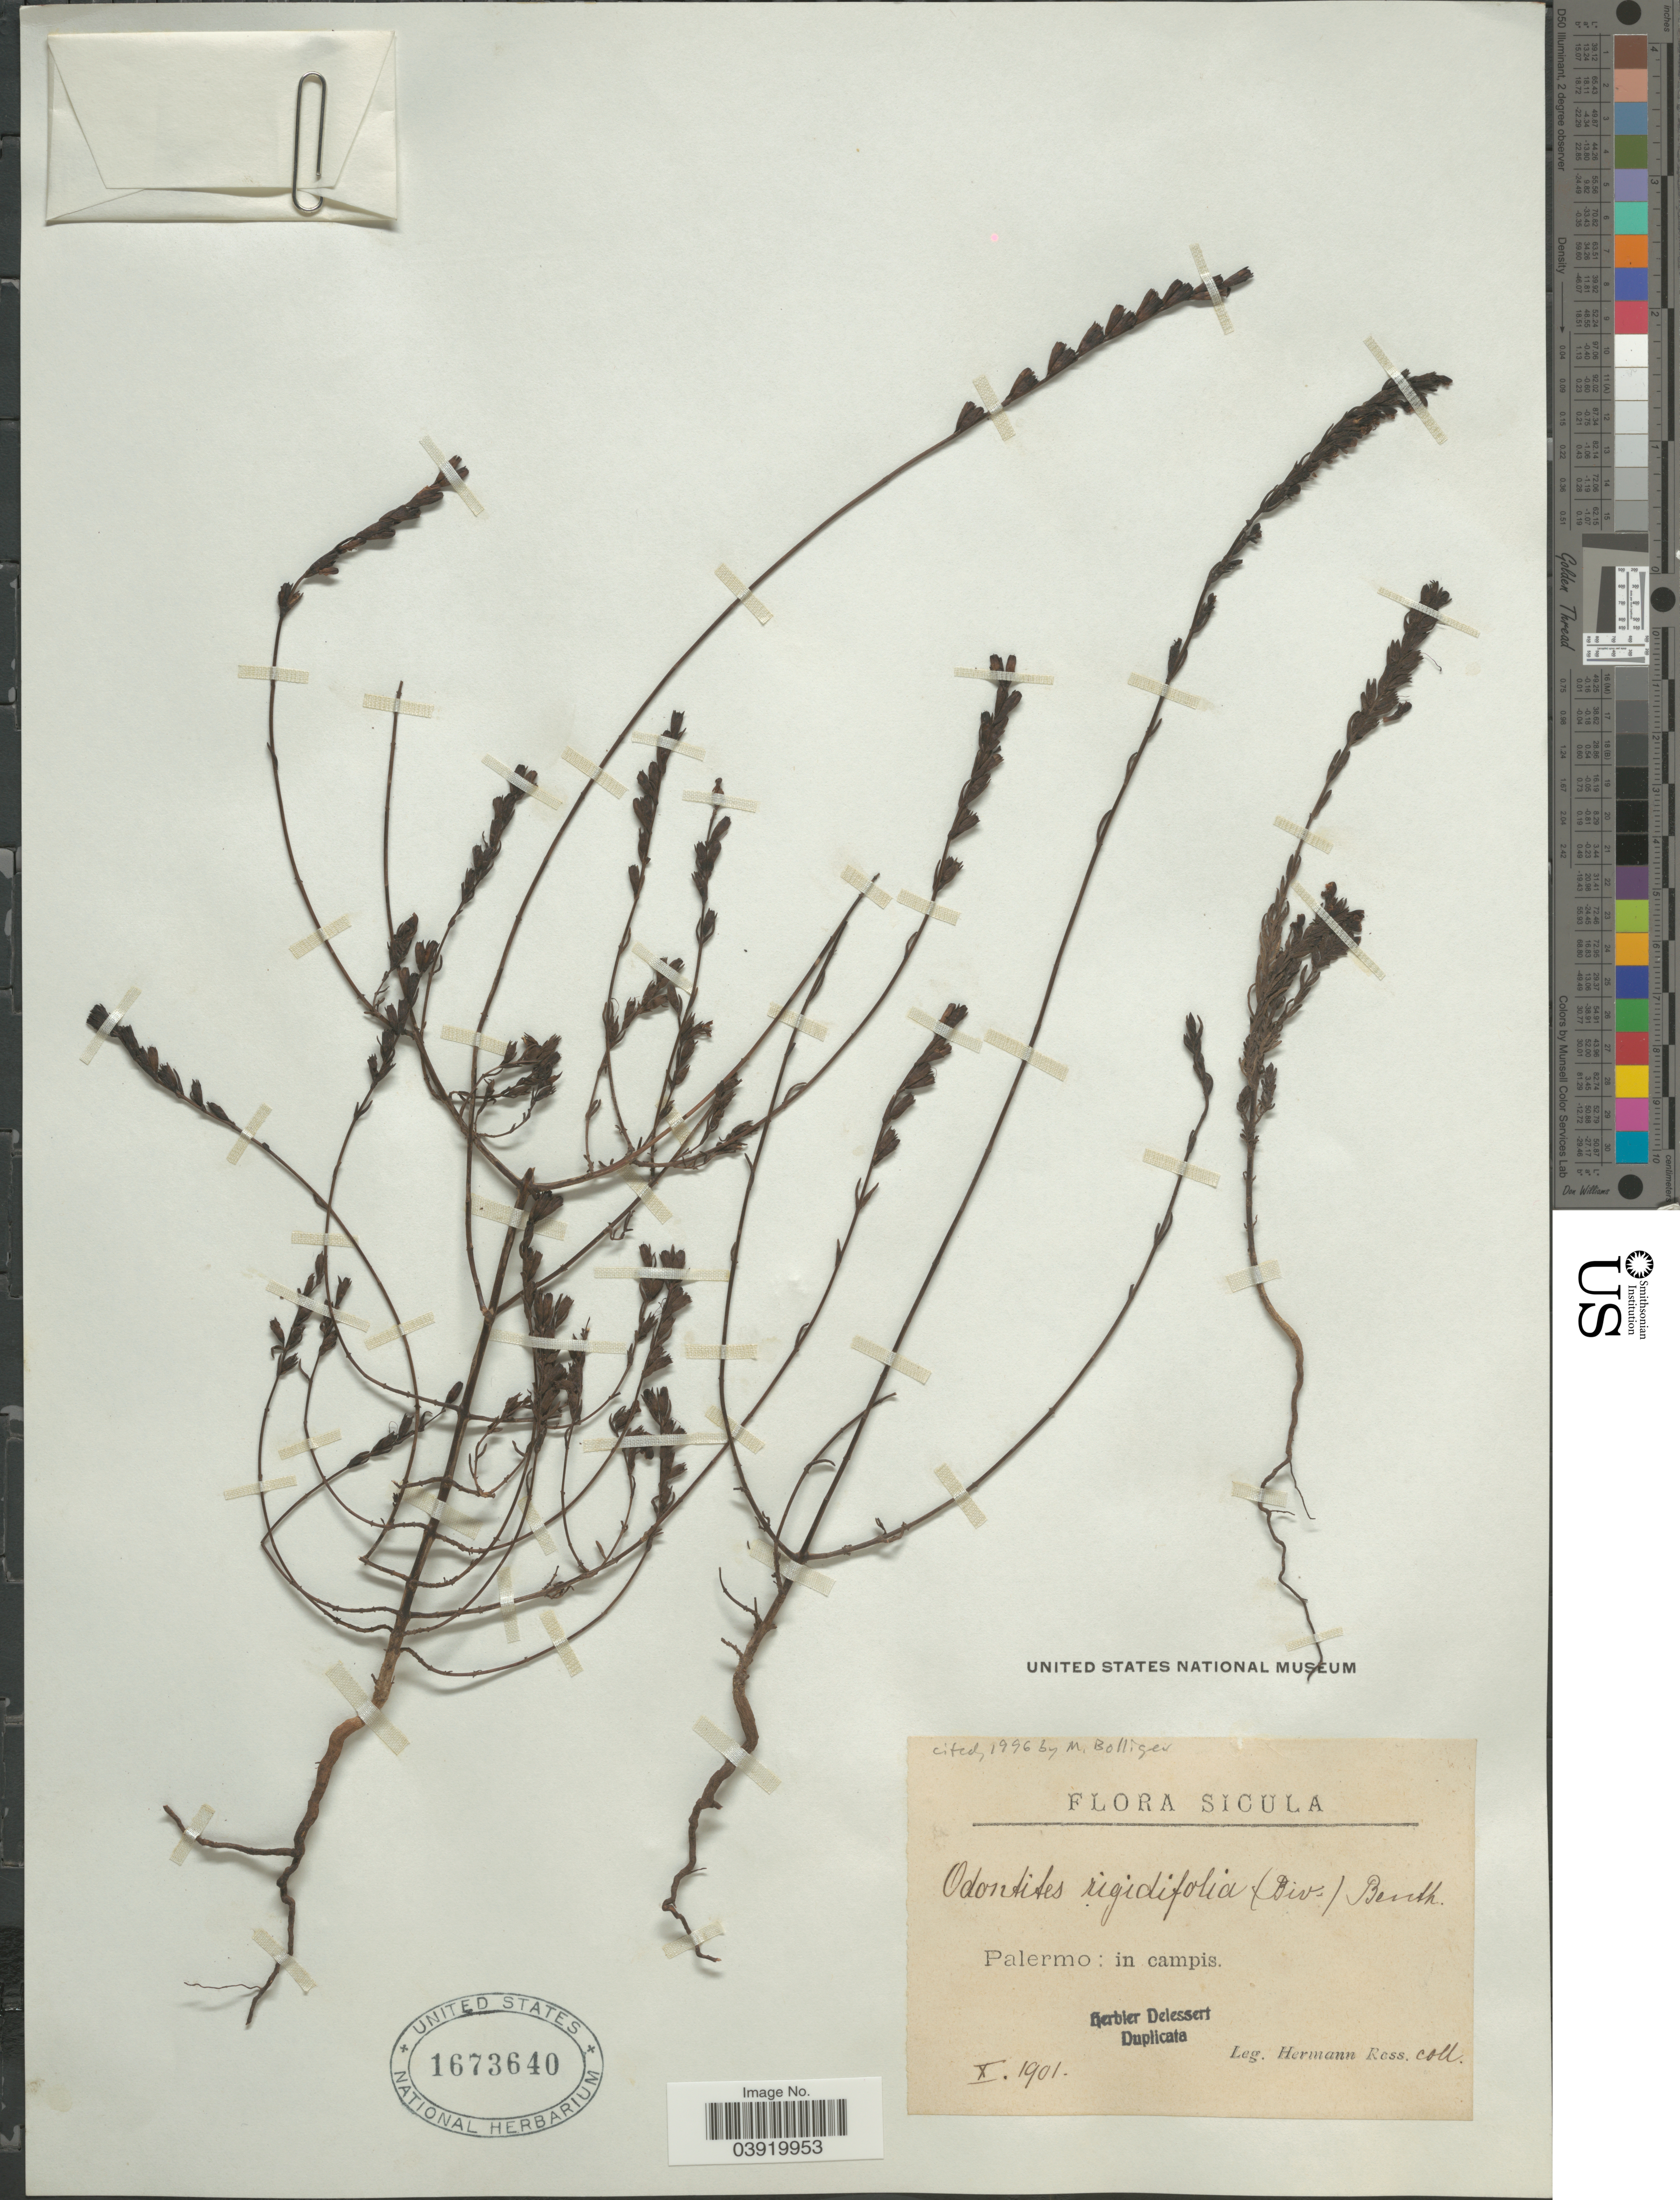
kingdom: Plantae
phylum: Tracheophyta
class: Magnoliopsida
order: Lamiales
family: Orobanchaceae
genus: Odontites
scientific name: Odontites rigidifolius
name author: Benth.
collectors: H. Ross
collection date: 1901-10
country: Italy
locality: Sicula. Palermo.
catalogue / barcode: US 1673640